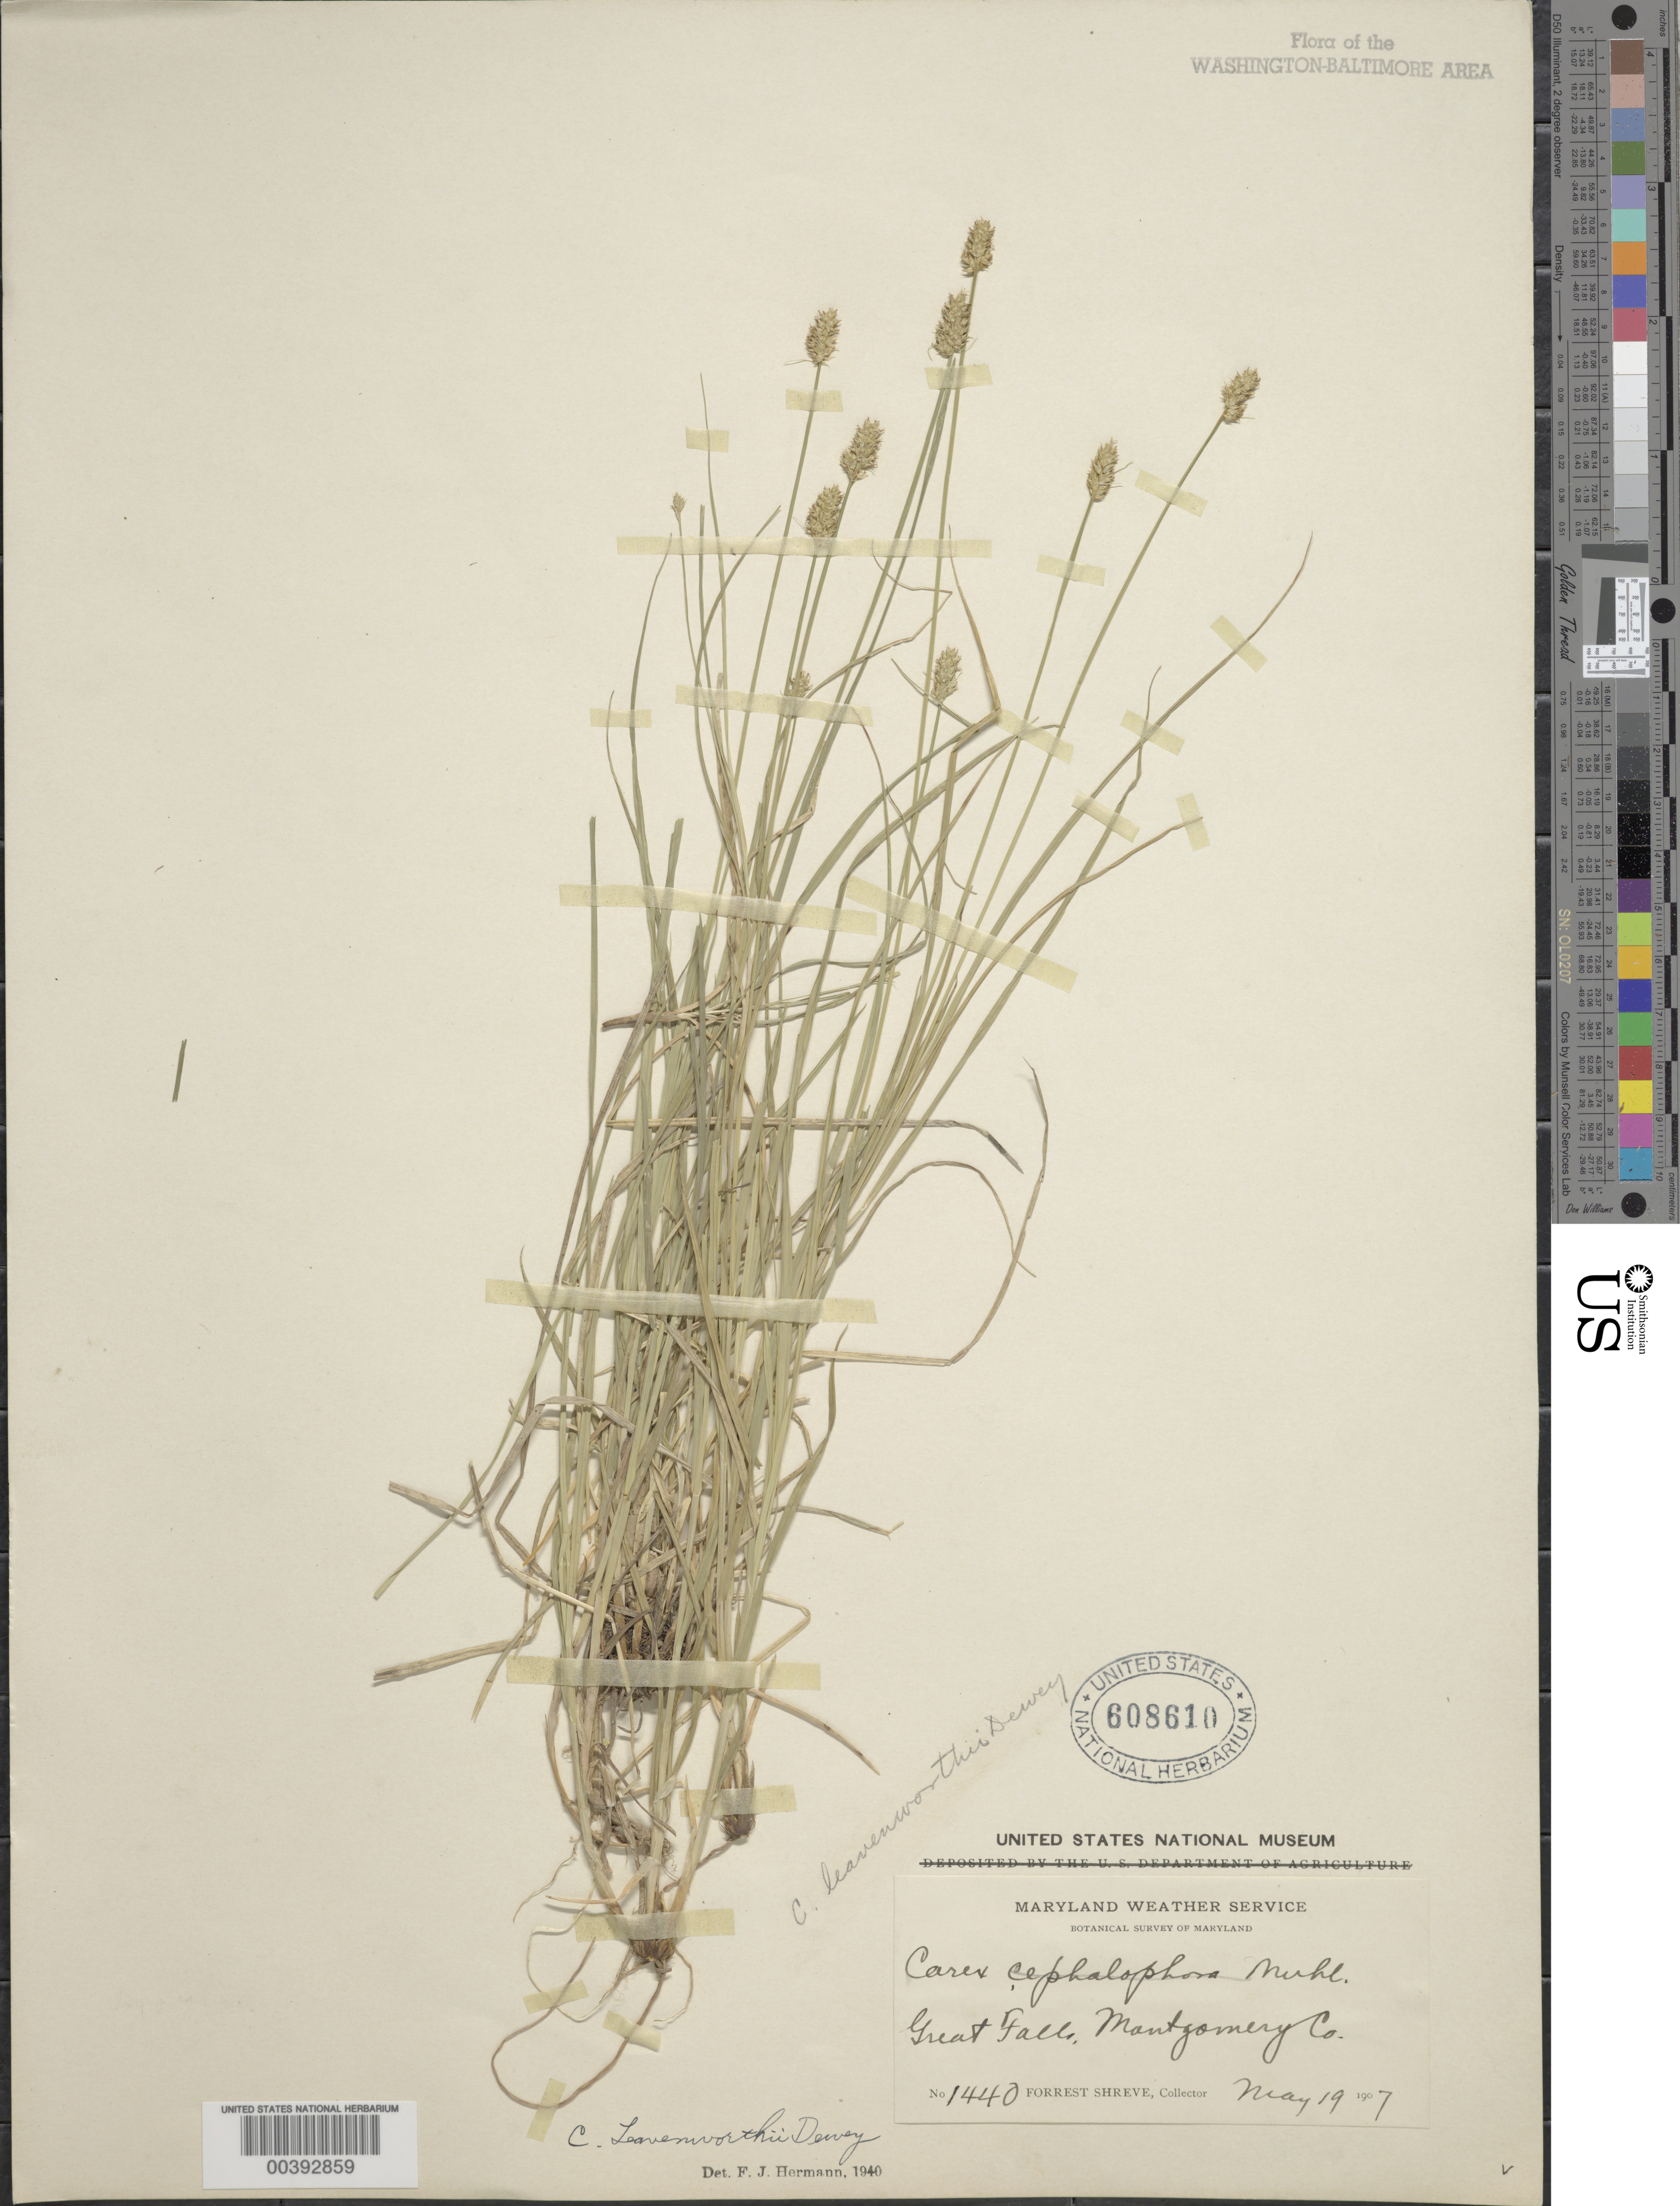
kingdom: Plantae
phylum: Tracheophyta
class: Liliopsida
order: Poales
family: Cyperaceae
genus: Carex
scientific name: Carex leavenworthii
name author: Dewey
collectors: F. Shreve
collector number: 1440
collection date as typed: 19 May 1907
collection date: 1907-05-19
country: United States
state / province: Maryland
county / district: Montgomery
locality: Great Falls C. & O. Canal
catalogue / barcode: US 608610